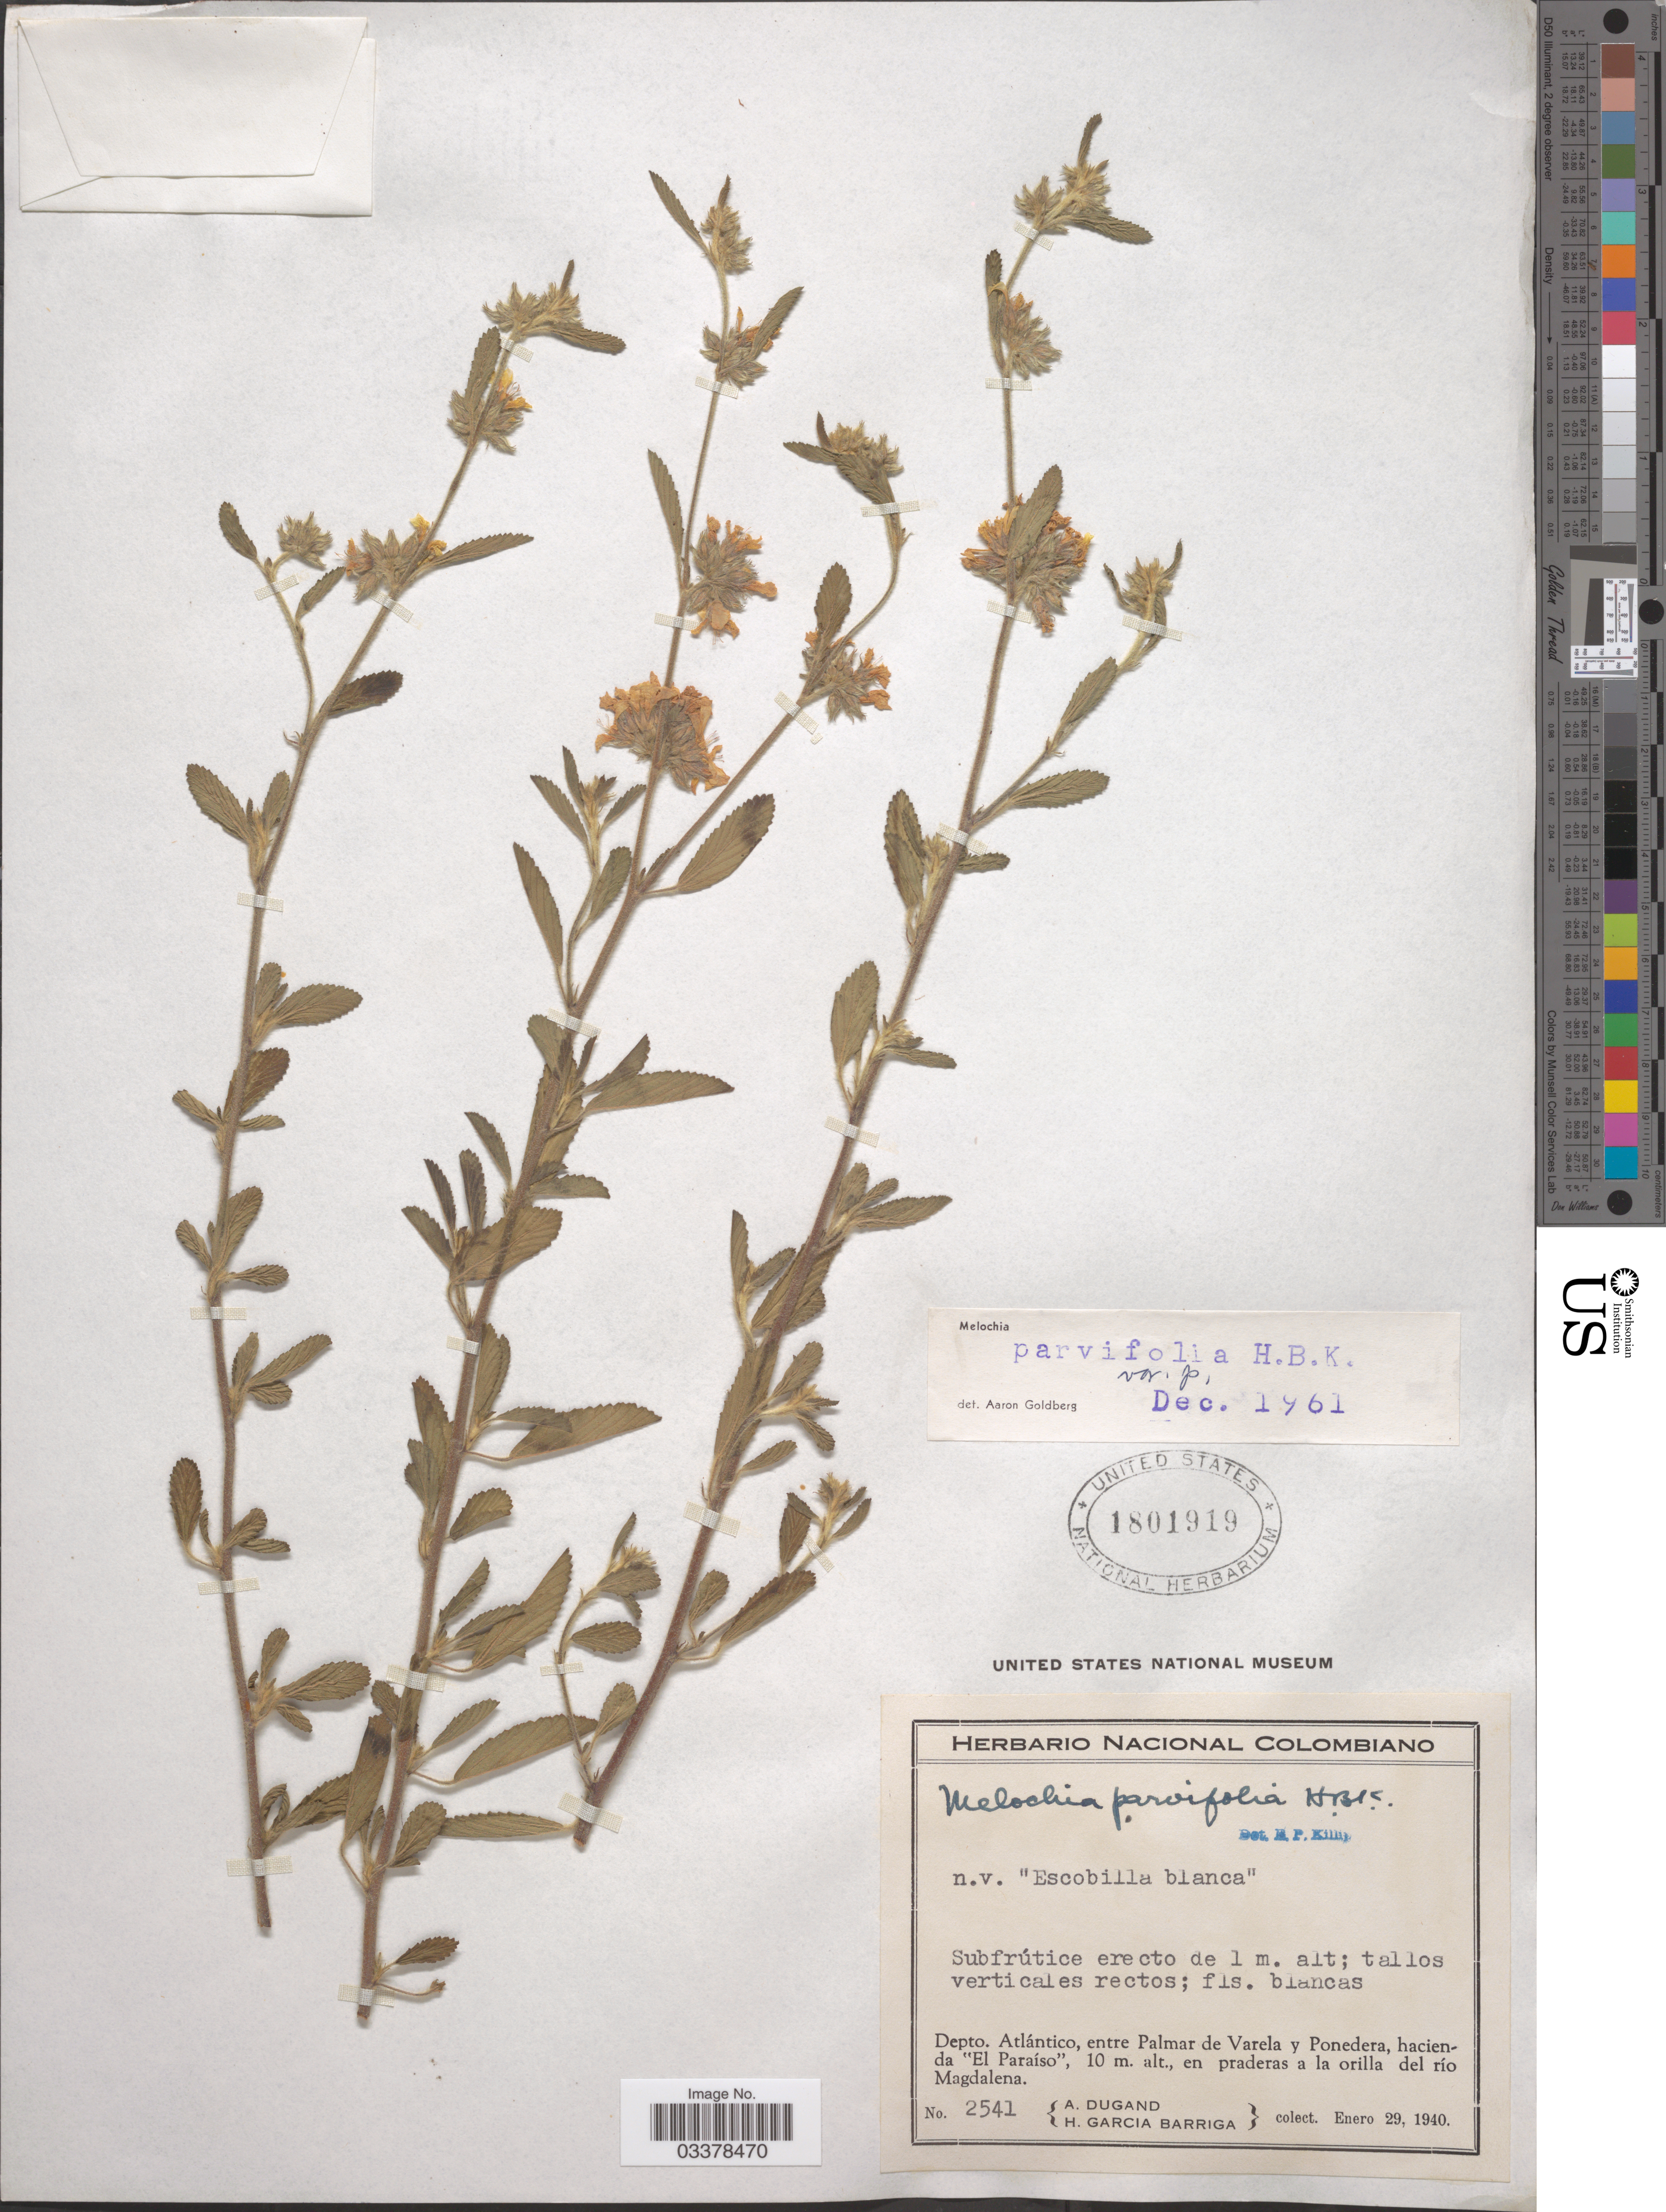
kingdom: Plantae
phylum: Tracheophyta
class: Magnoliopsida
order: Malvales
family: Malvaceae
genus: Melochia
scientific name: Melochia parvifolia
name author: Kunth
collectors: A. Dugand & H. García Barriga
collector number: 2541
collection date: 1940-01-29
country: Colombia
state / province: Atlántico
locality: Depto. Atlántico, entre Palmar de Varela y Ponedera, hacienda "El Paraíso", en praderas a la orilla del río Magdalena.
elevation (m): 10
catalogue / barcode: US 1801919